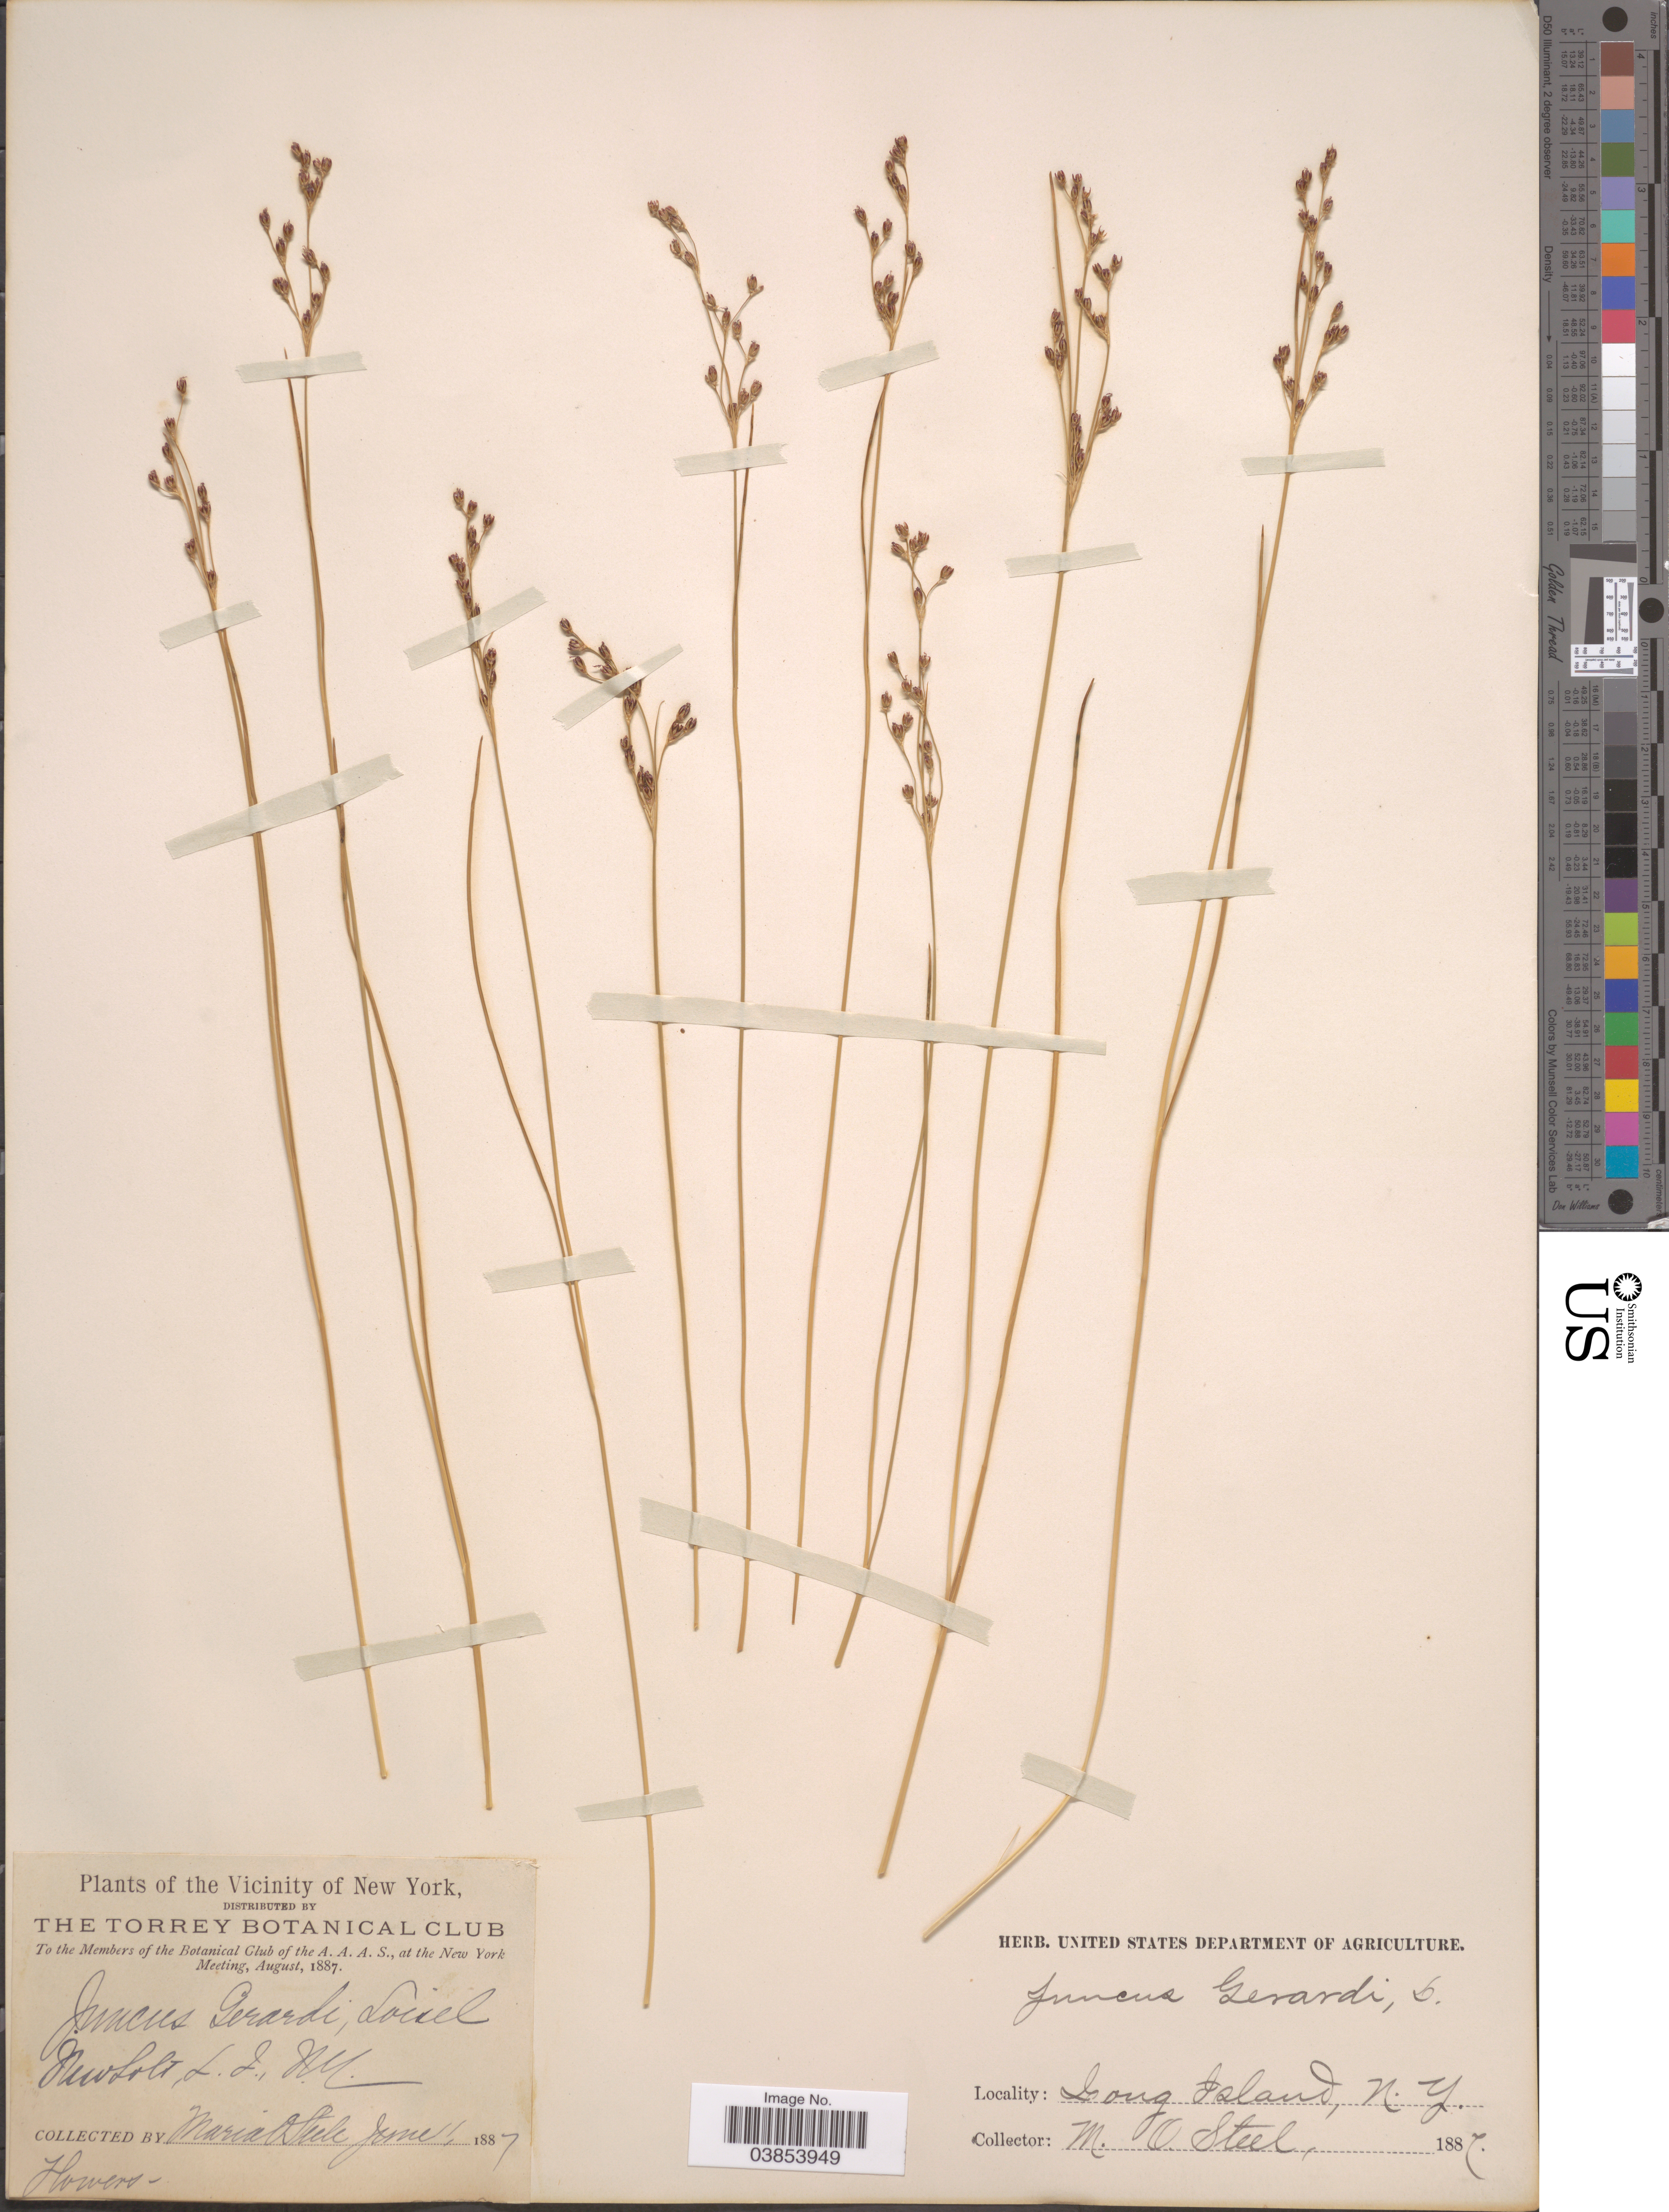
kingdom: Plantae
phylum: Tracheophyta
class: Liliopsida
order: Poales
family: Juncaceae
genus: Juncus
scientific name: Juncus gerardi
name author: Loisel.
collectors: M. O. Steele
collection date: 1887-06-11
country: United States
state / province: New York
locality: Vicinity of New York, New Lots, Long Island.